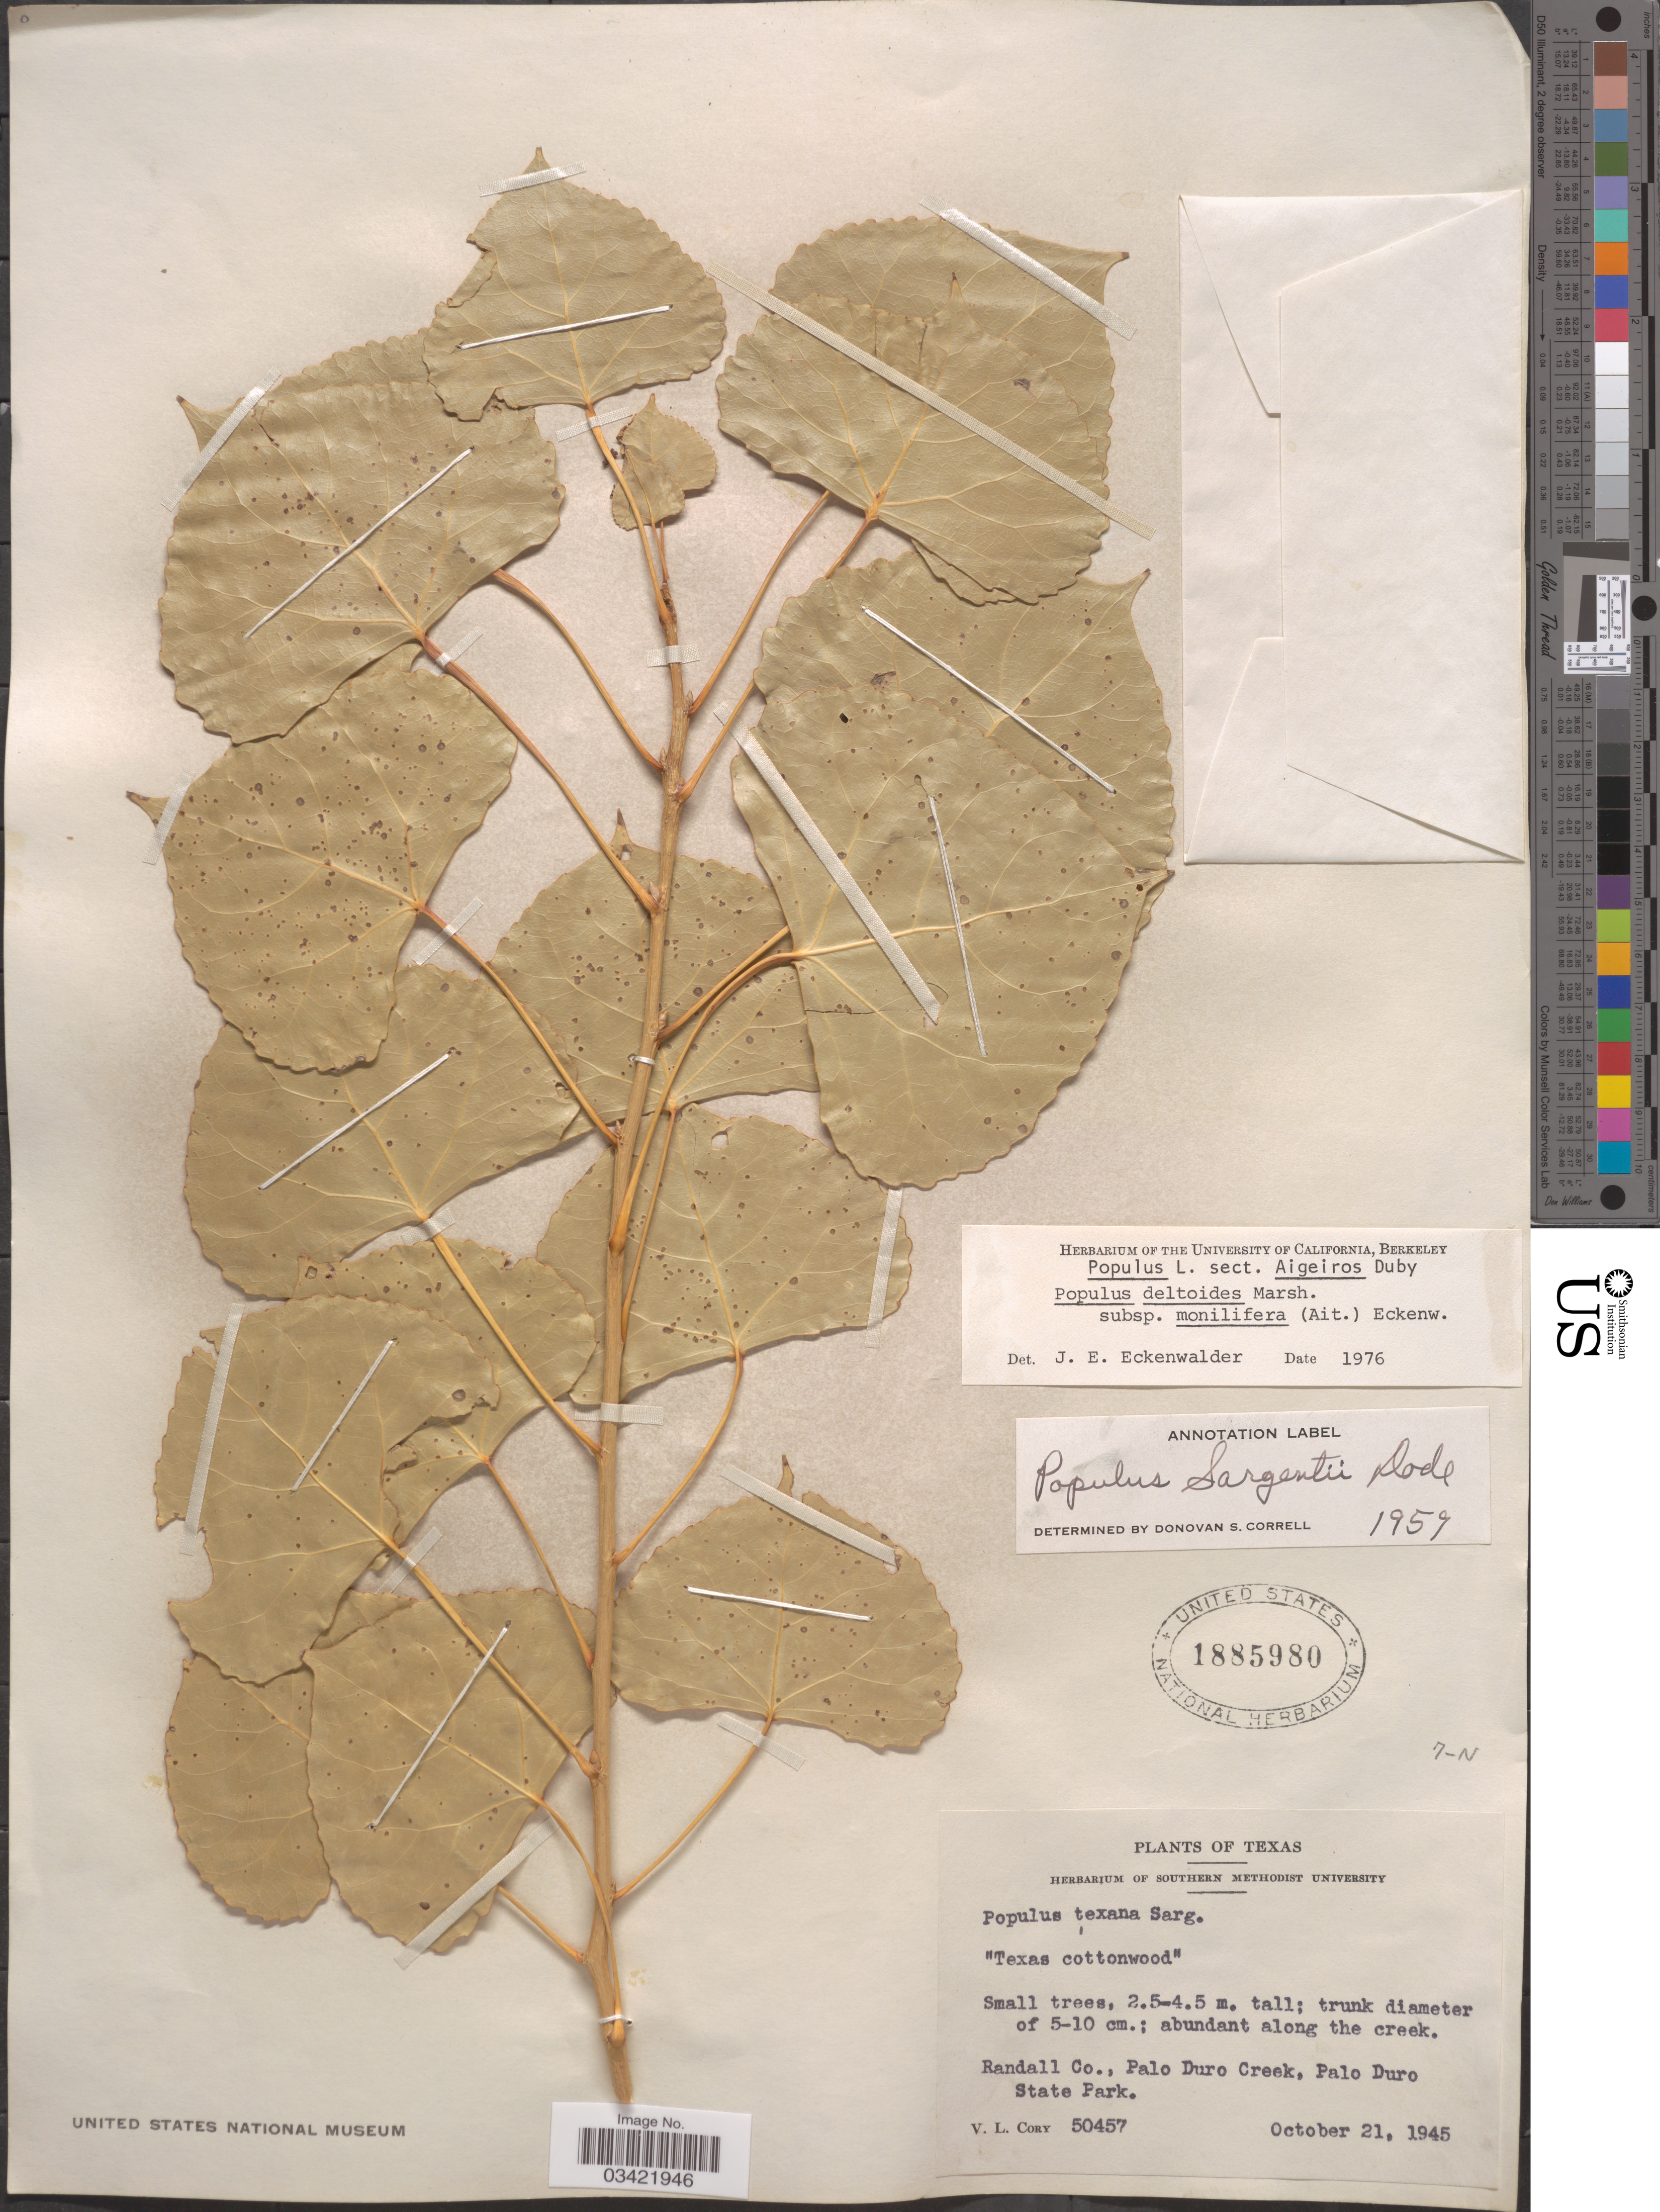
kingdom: Plantae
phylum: Tracheophyta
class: Magnoliopsida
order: Malpighiales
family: Salicaceae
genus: Populus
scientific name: Populus deltoides subsp. monilifera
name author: (Aiton) Eckenw.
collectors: V. Cory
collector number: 50457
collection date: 1945-10-21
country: United States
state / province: Texas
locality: Randall Co., Palo Duro Creek, Palo Duro State Park.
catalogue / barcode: US 1885980